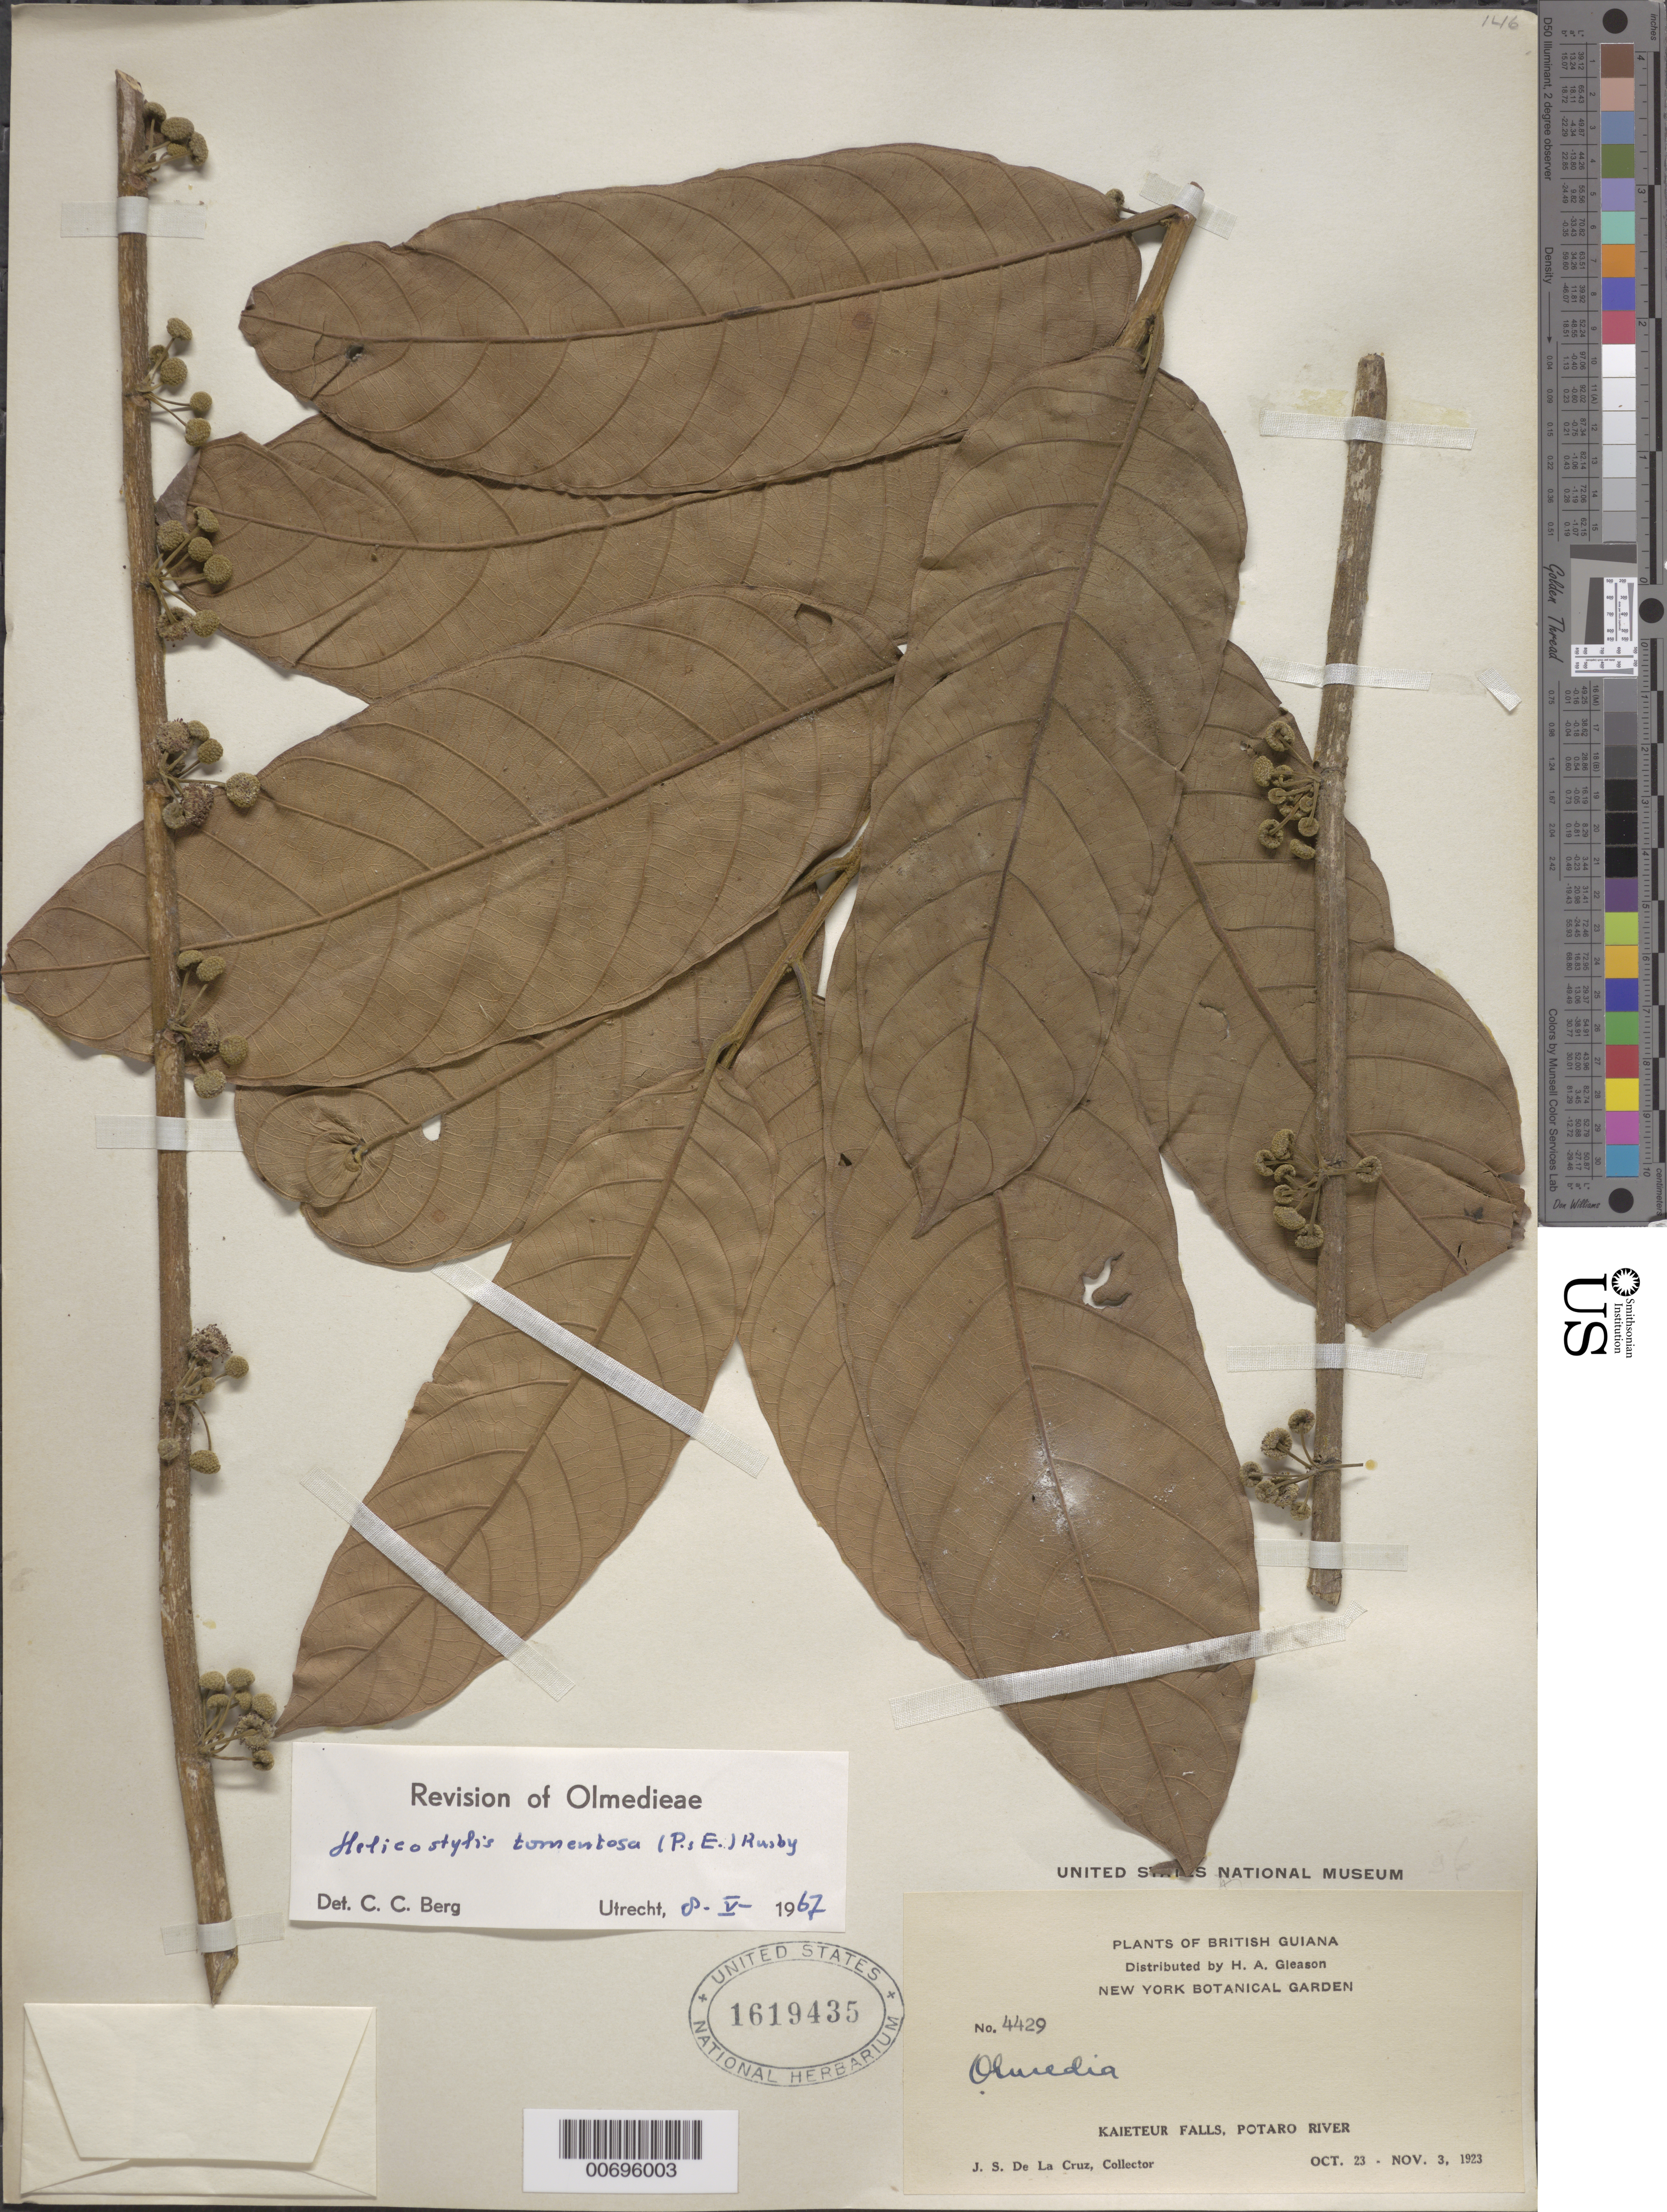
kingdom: Plantae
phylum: Tracheophyta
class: Magnoliopsida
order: Rosales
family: Moraceae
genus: Helicostylis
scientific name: Helicostylis tomentosa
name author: (Poepp. & Endl.) Rusby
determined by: Berg, C. C.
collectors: J. S. de la Cruz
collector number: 4429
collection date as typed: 23-Oct-23 to 3-Nov-23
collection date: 1923-10-23/1923-11-03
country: Guyana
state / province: Potaro-Siparuni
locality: Kaieteur Falls, Potaro R.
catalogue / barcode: US 1619435